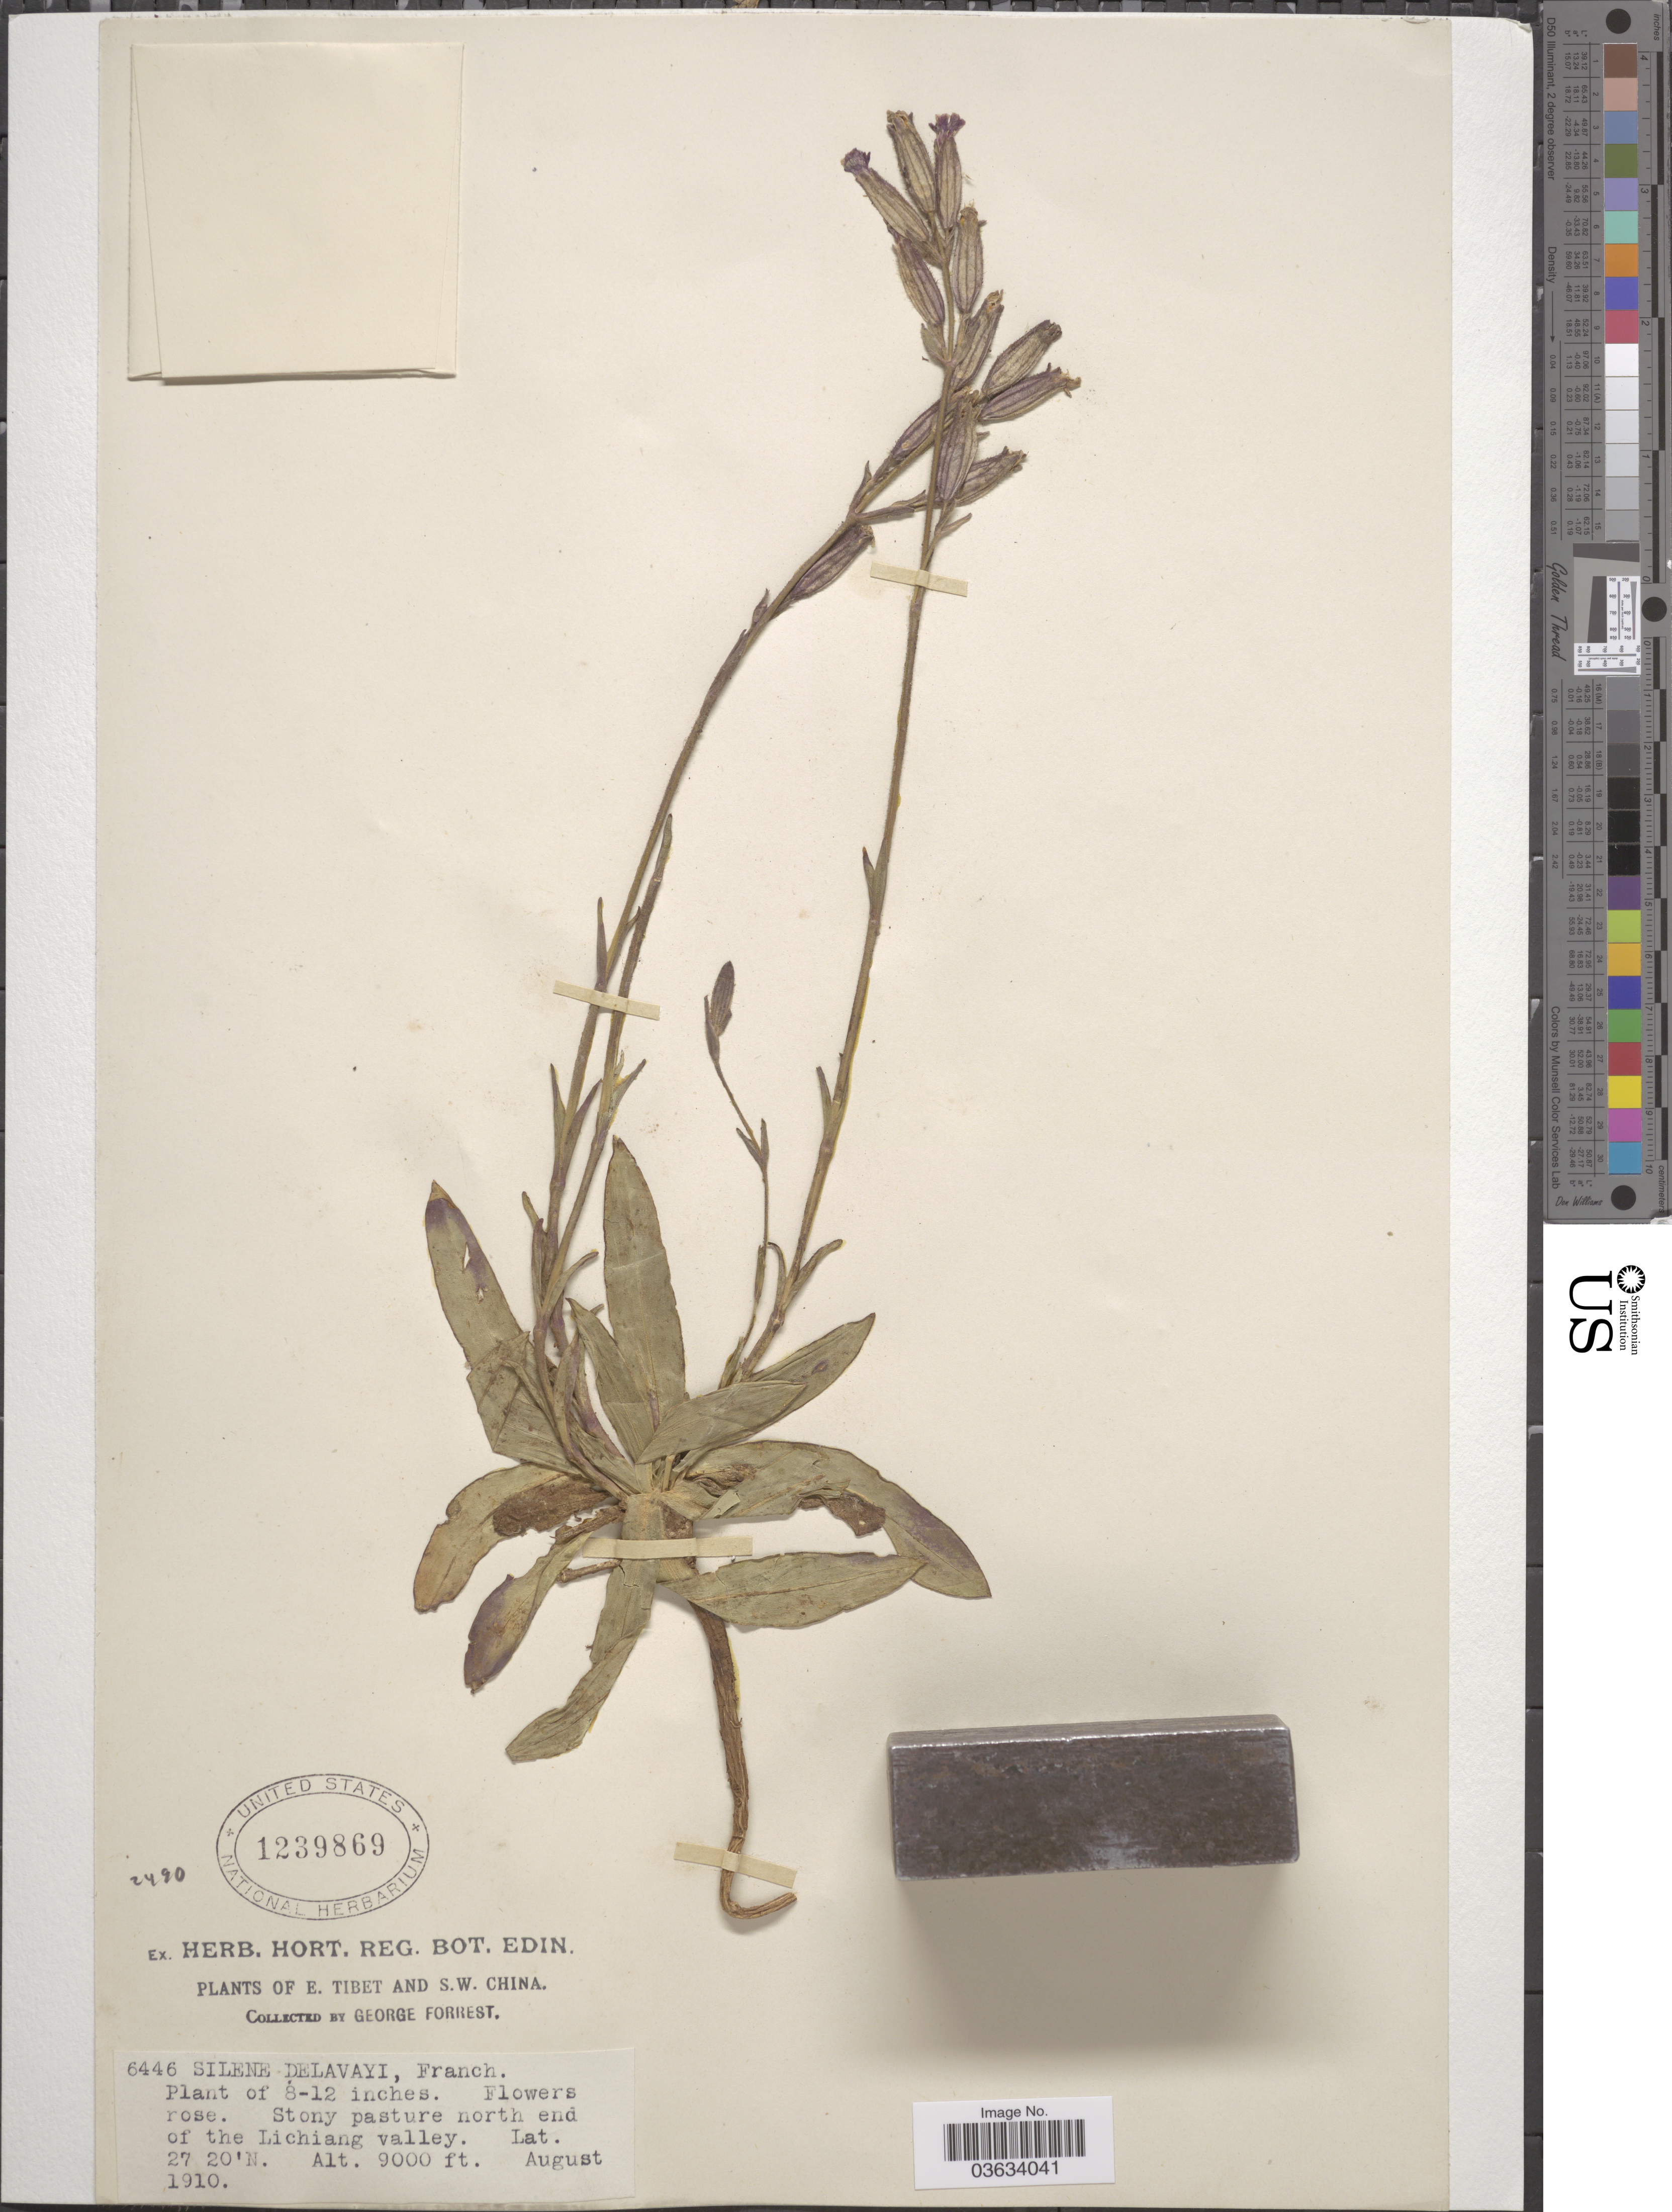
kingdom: Plantae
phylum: Tracheophyta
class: Magnoliopsida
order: Caryophyllales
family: Caryophyllaceae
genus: Silene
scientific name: Silene delavayi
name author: Franch.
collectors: G. Forrest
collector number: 6446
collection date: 1910-08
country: China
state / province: Xizang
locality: E. Tibet and S. W. China. Stony pasture north end of the Lichiang valley.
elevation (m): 2743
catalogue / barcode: US 1239869